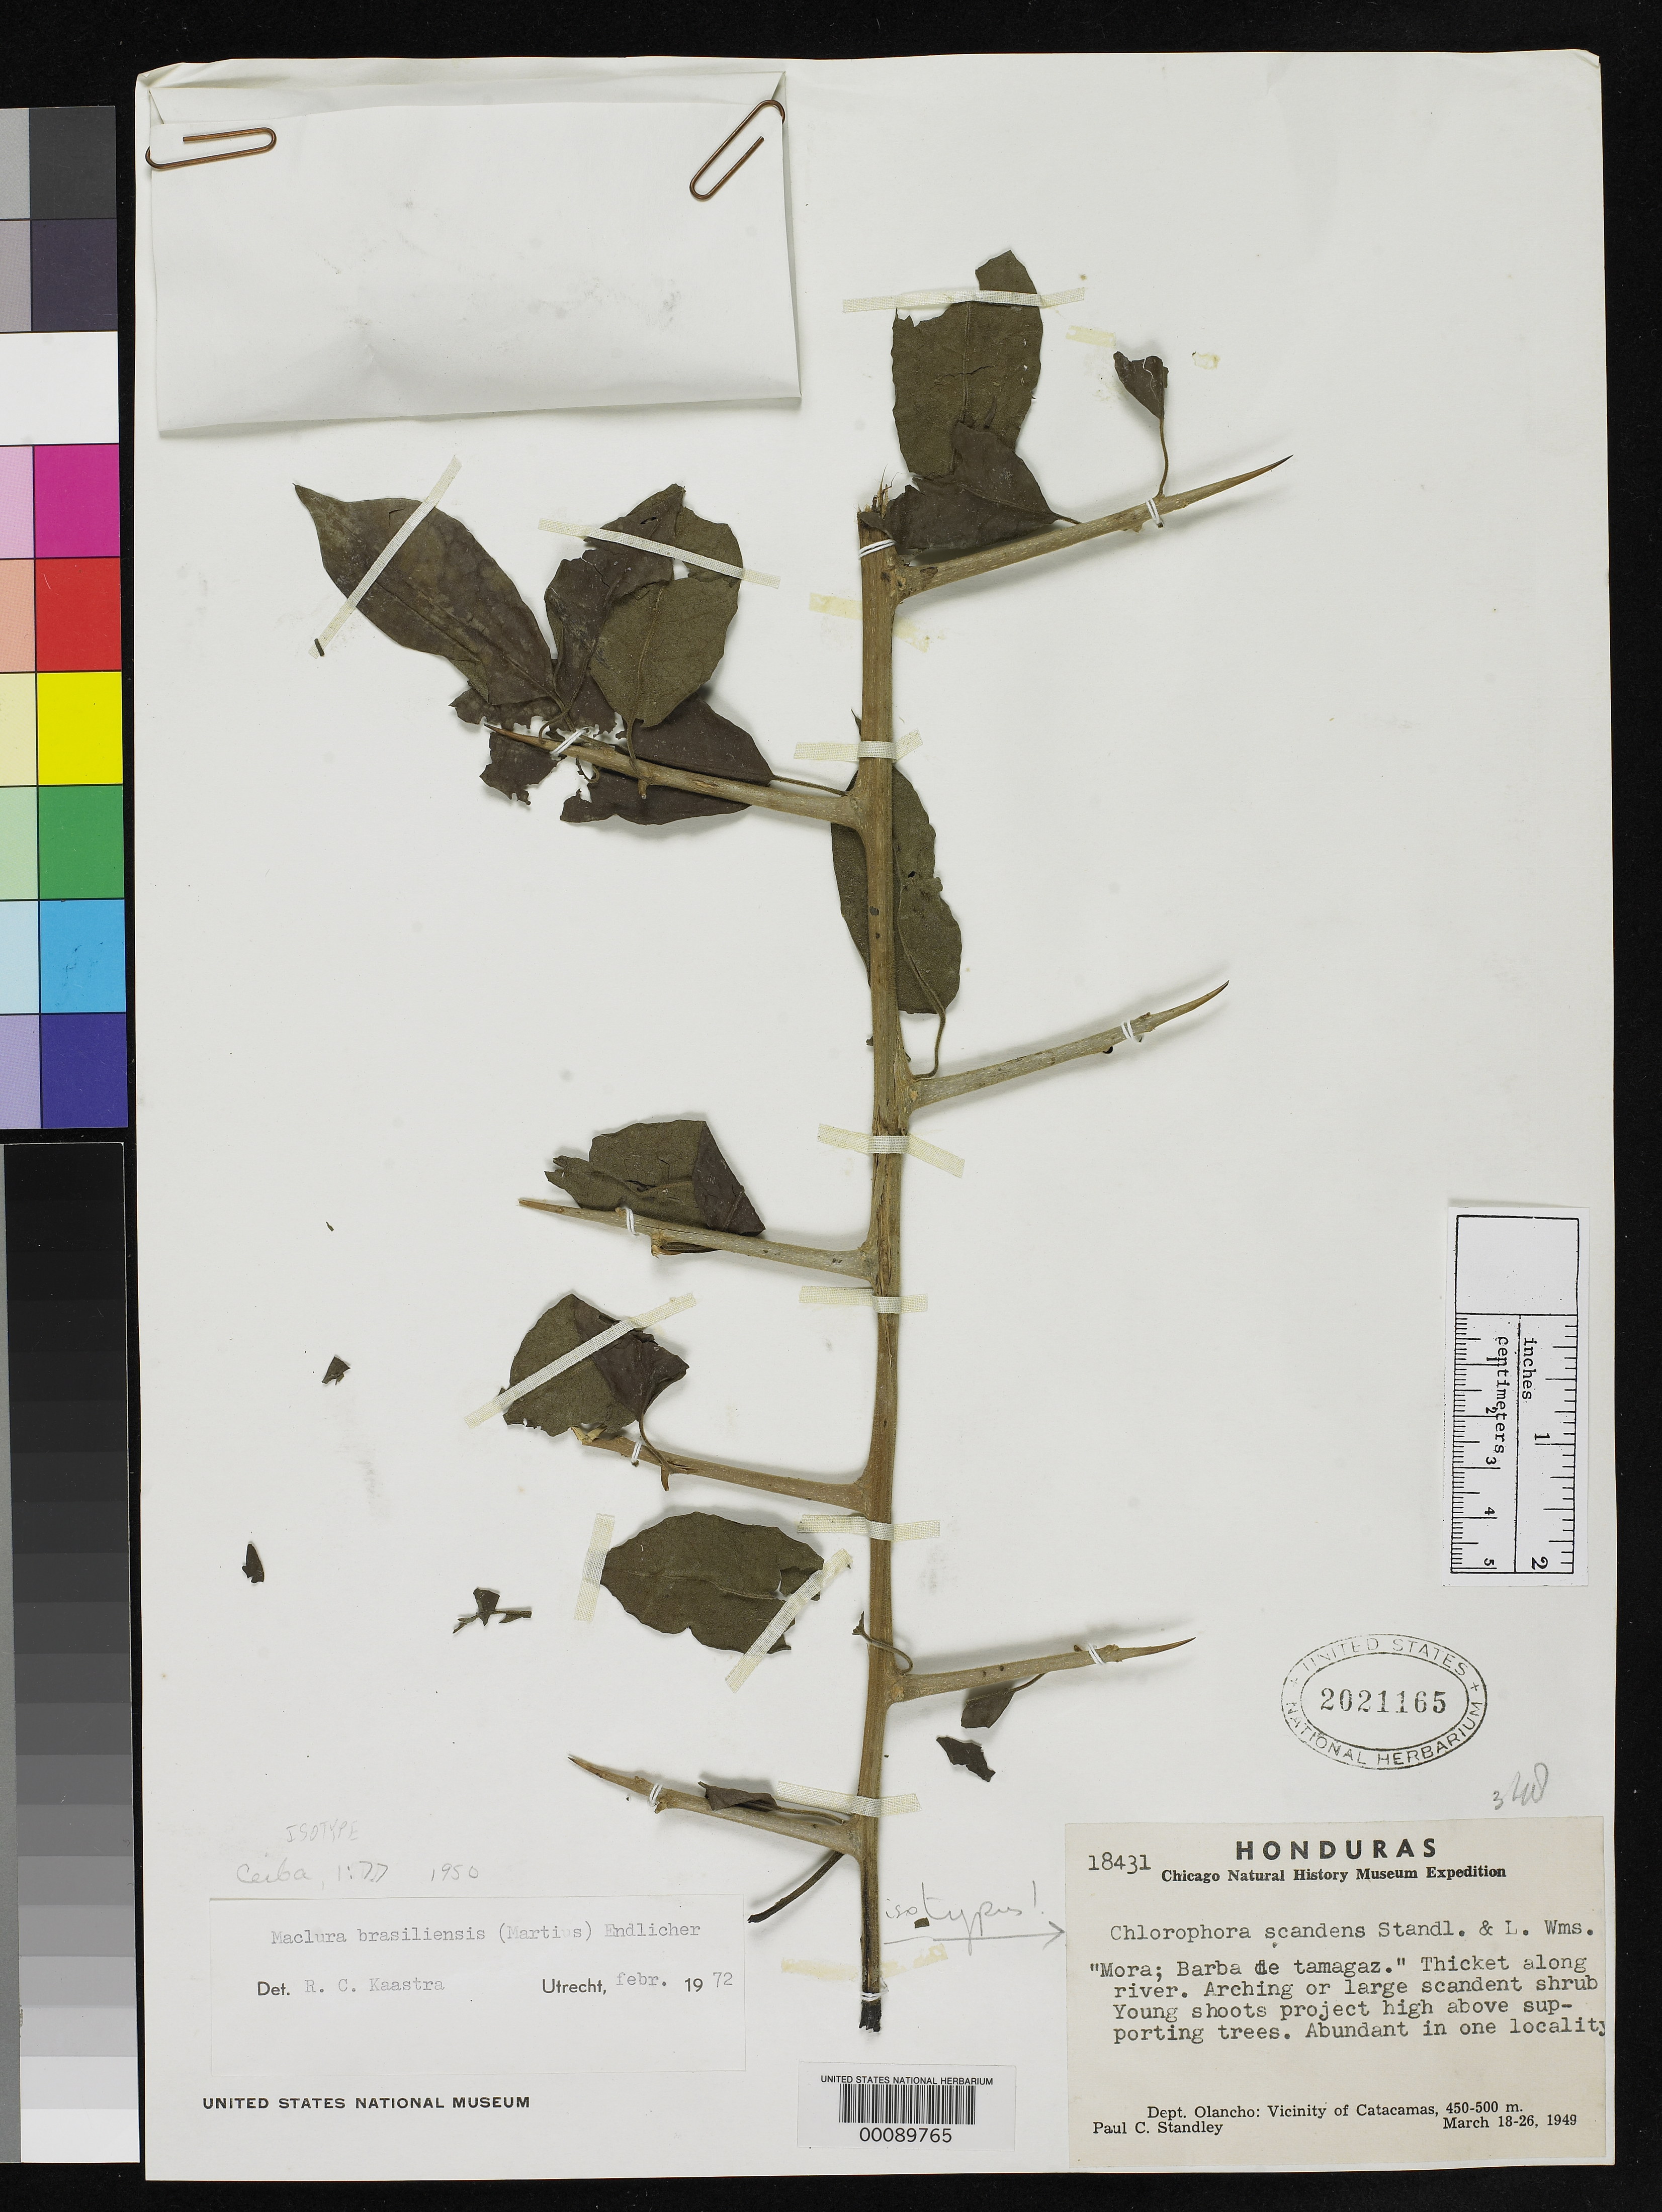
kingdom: Plantae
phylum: Tracheophyta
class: Magnoliopsida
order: Rosales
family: Moraceae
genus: Chlorophora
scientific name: Chlorophora scandens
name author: Standl. & L.O. Williams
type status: Isotype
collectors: P. C. Standley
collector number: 18,431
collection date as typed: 18 Mar 1949 to 26 Mar 1949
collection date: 1949-03-18/1949-03-26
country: Honduras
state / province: Olancho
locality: Catacamas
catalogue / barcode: US 2021165